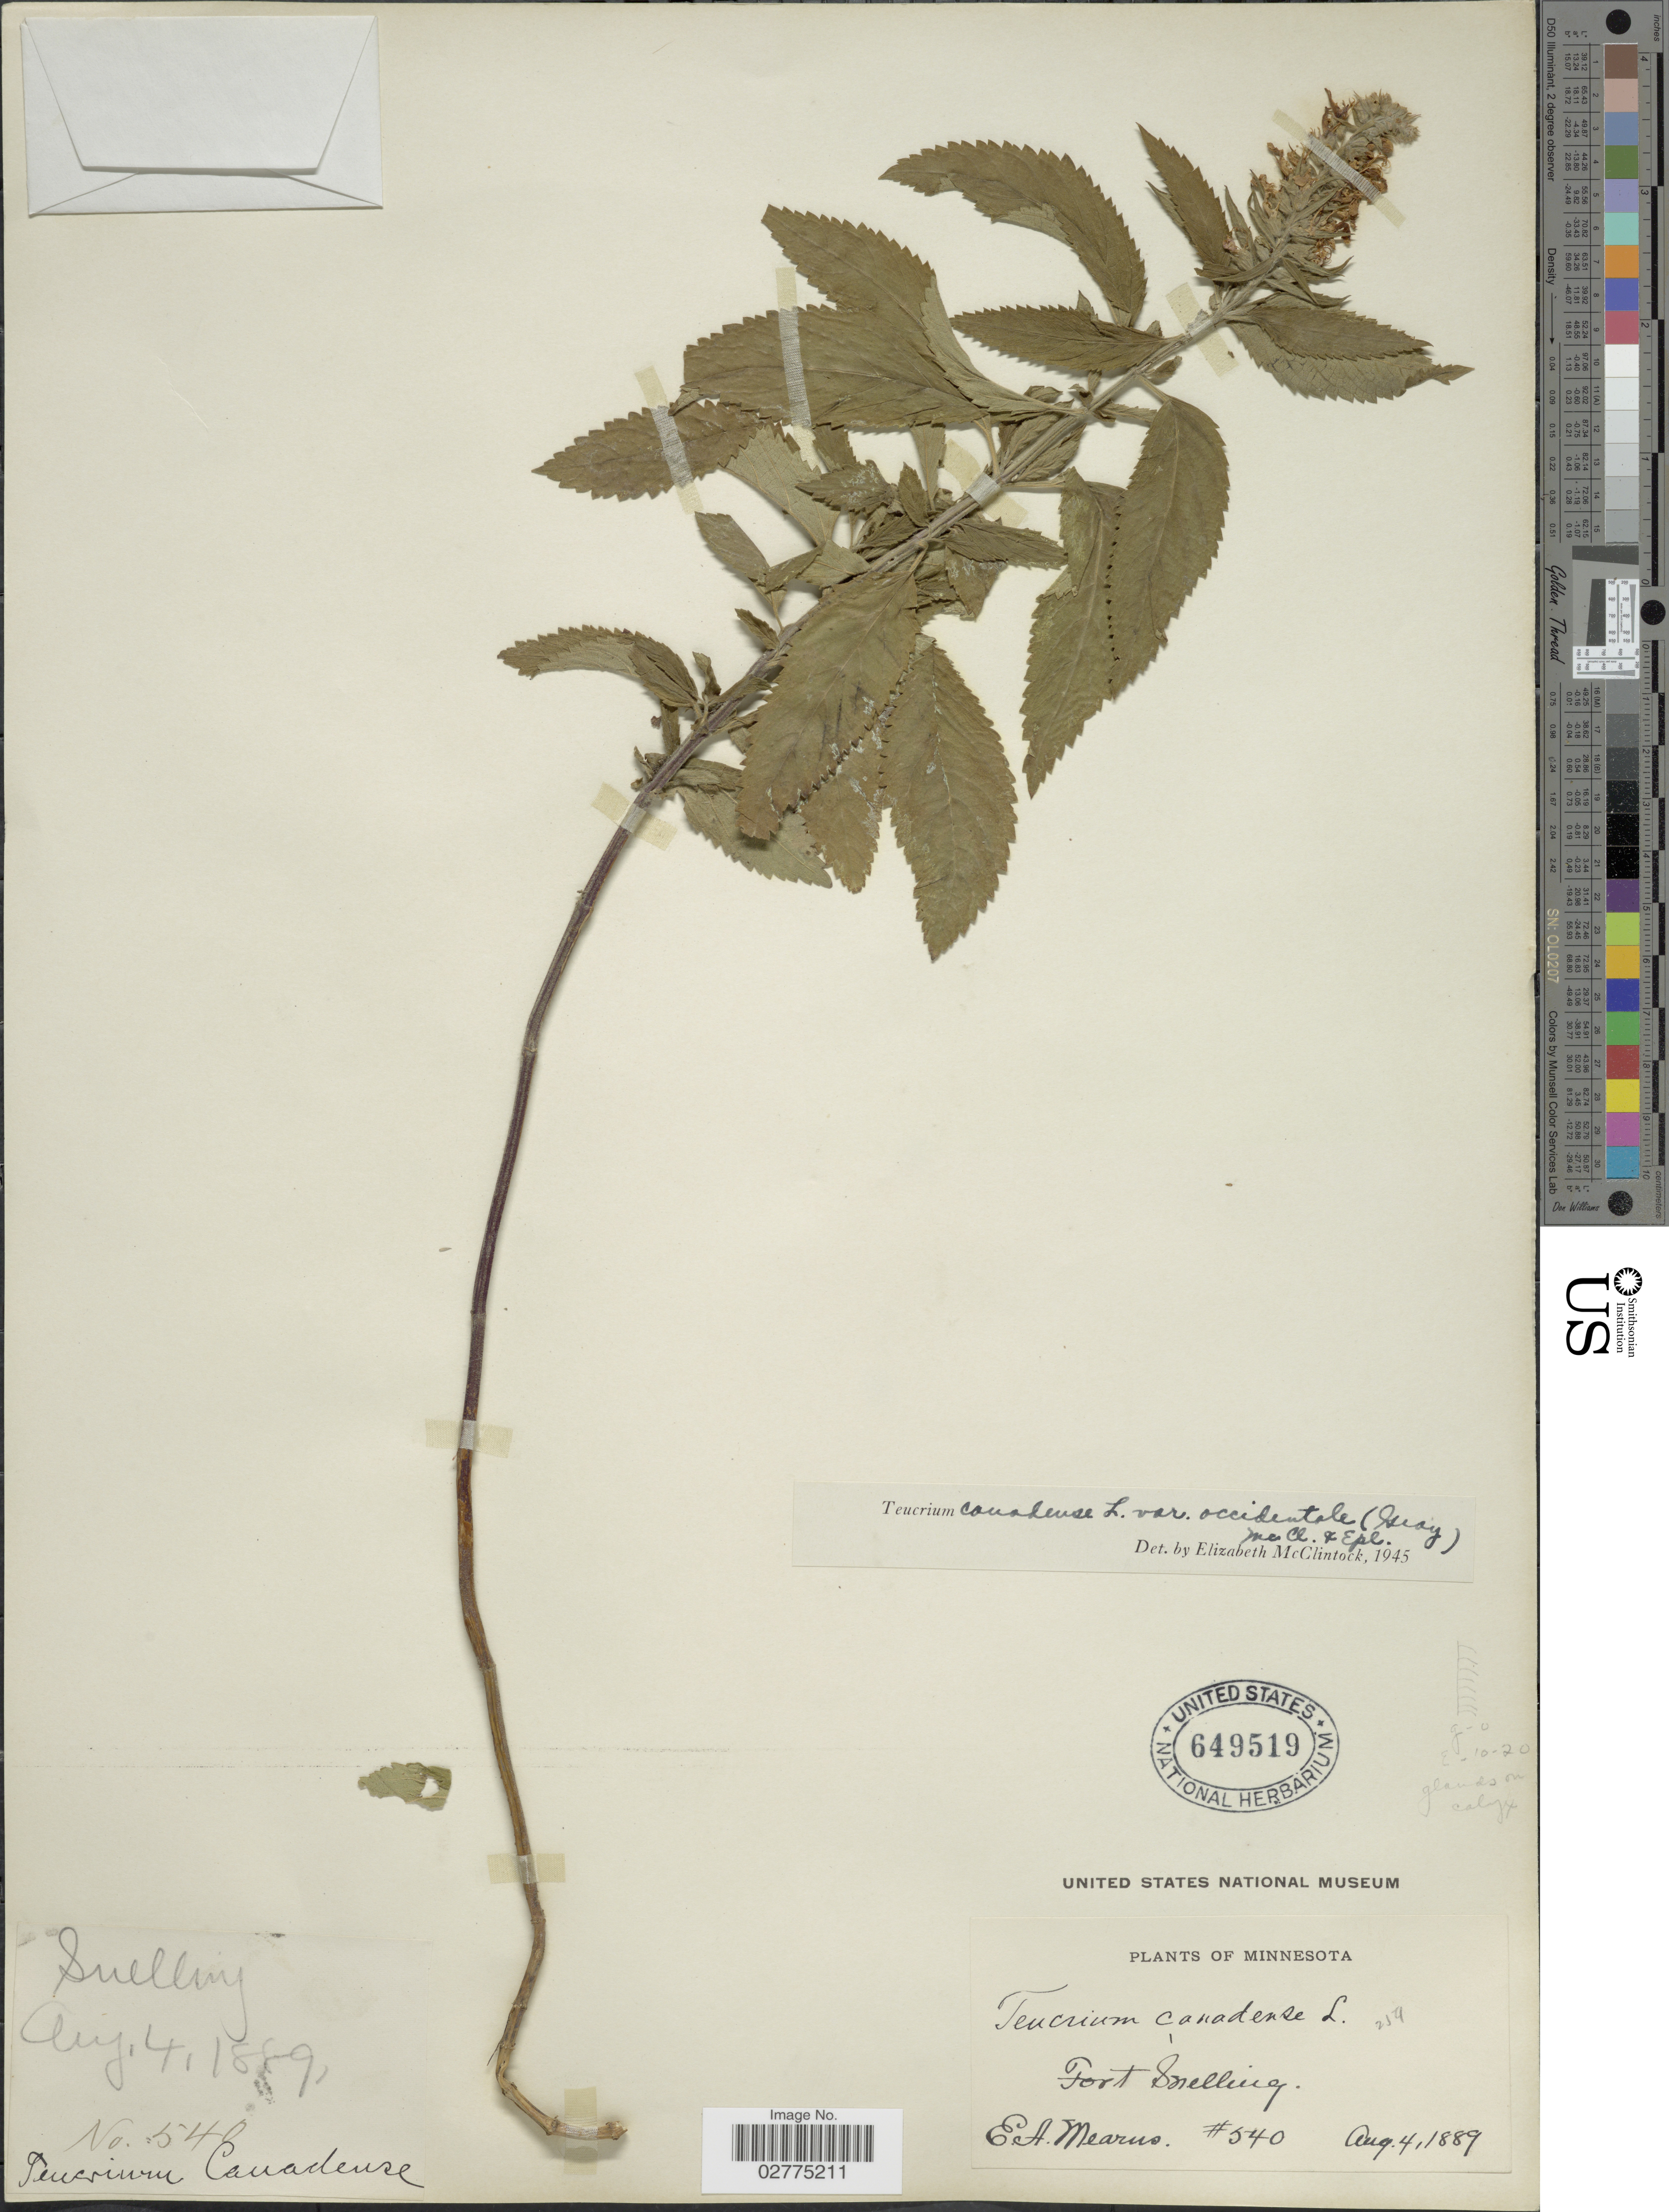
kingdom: Plantae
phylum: Tracheophyta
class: Magnoliopsida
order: Lamiales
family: Lamiaceae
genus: Teucrium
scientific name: Teucrium canadense var. occidentale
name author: (A. Gray) E. M. McClint. & Epling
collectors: E. A. Mearns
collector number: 540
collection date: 1889-08-04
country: United States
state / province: Minnesota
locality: Fort Snelling.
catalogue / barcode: US 649519